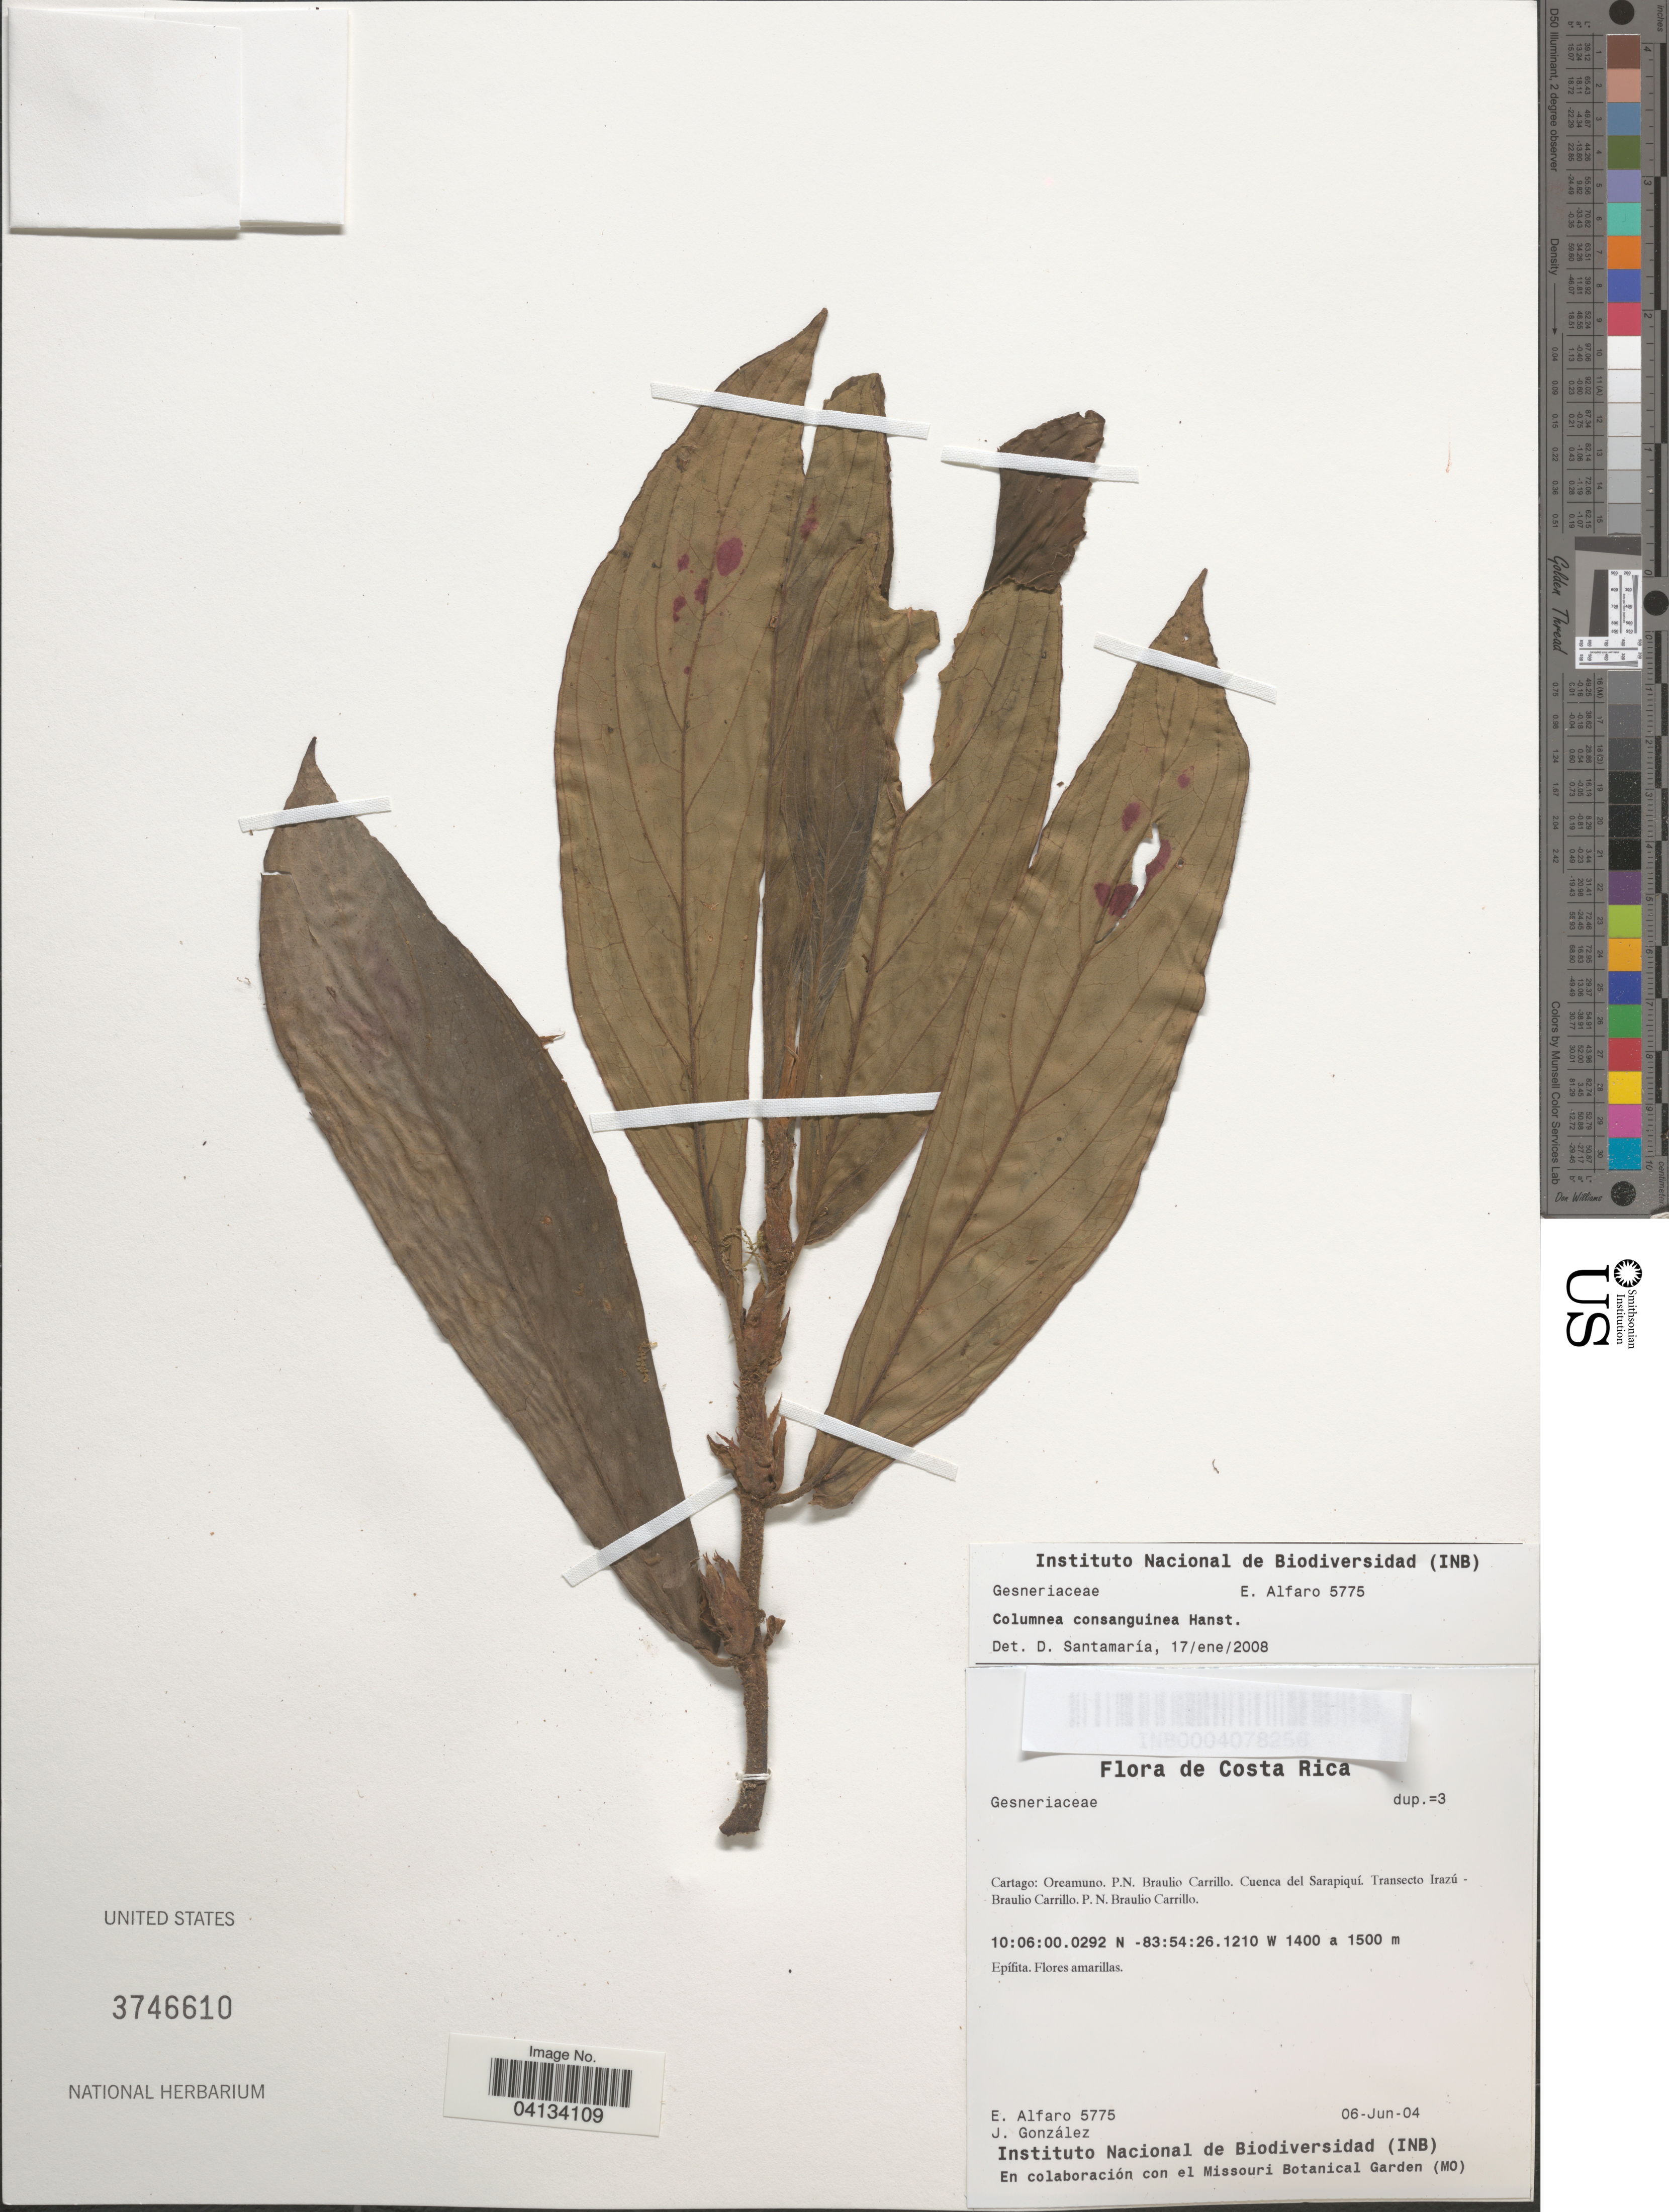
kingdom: Plantae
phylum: Tracheophyta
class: Magnoliopsida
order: Lamiales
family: Gesneriaceae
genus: Columnea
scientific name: Columnea consanguinea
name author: Hanst.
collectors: E. Alfaro & J. González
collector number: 5775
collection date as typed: Transcribed d/m/y: 6/6/4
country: Costa Rica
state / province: Cartago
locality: Oreamuno. P.N. Braulio Carrillo. Cuenca del Sarapiquí. Transecto Irazú - Braulio Carrillo. P.N. Braulio Carrillo.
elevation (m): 1400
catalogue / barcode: US 3746610